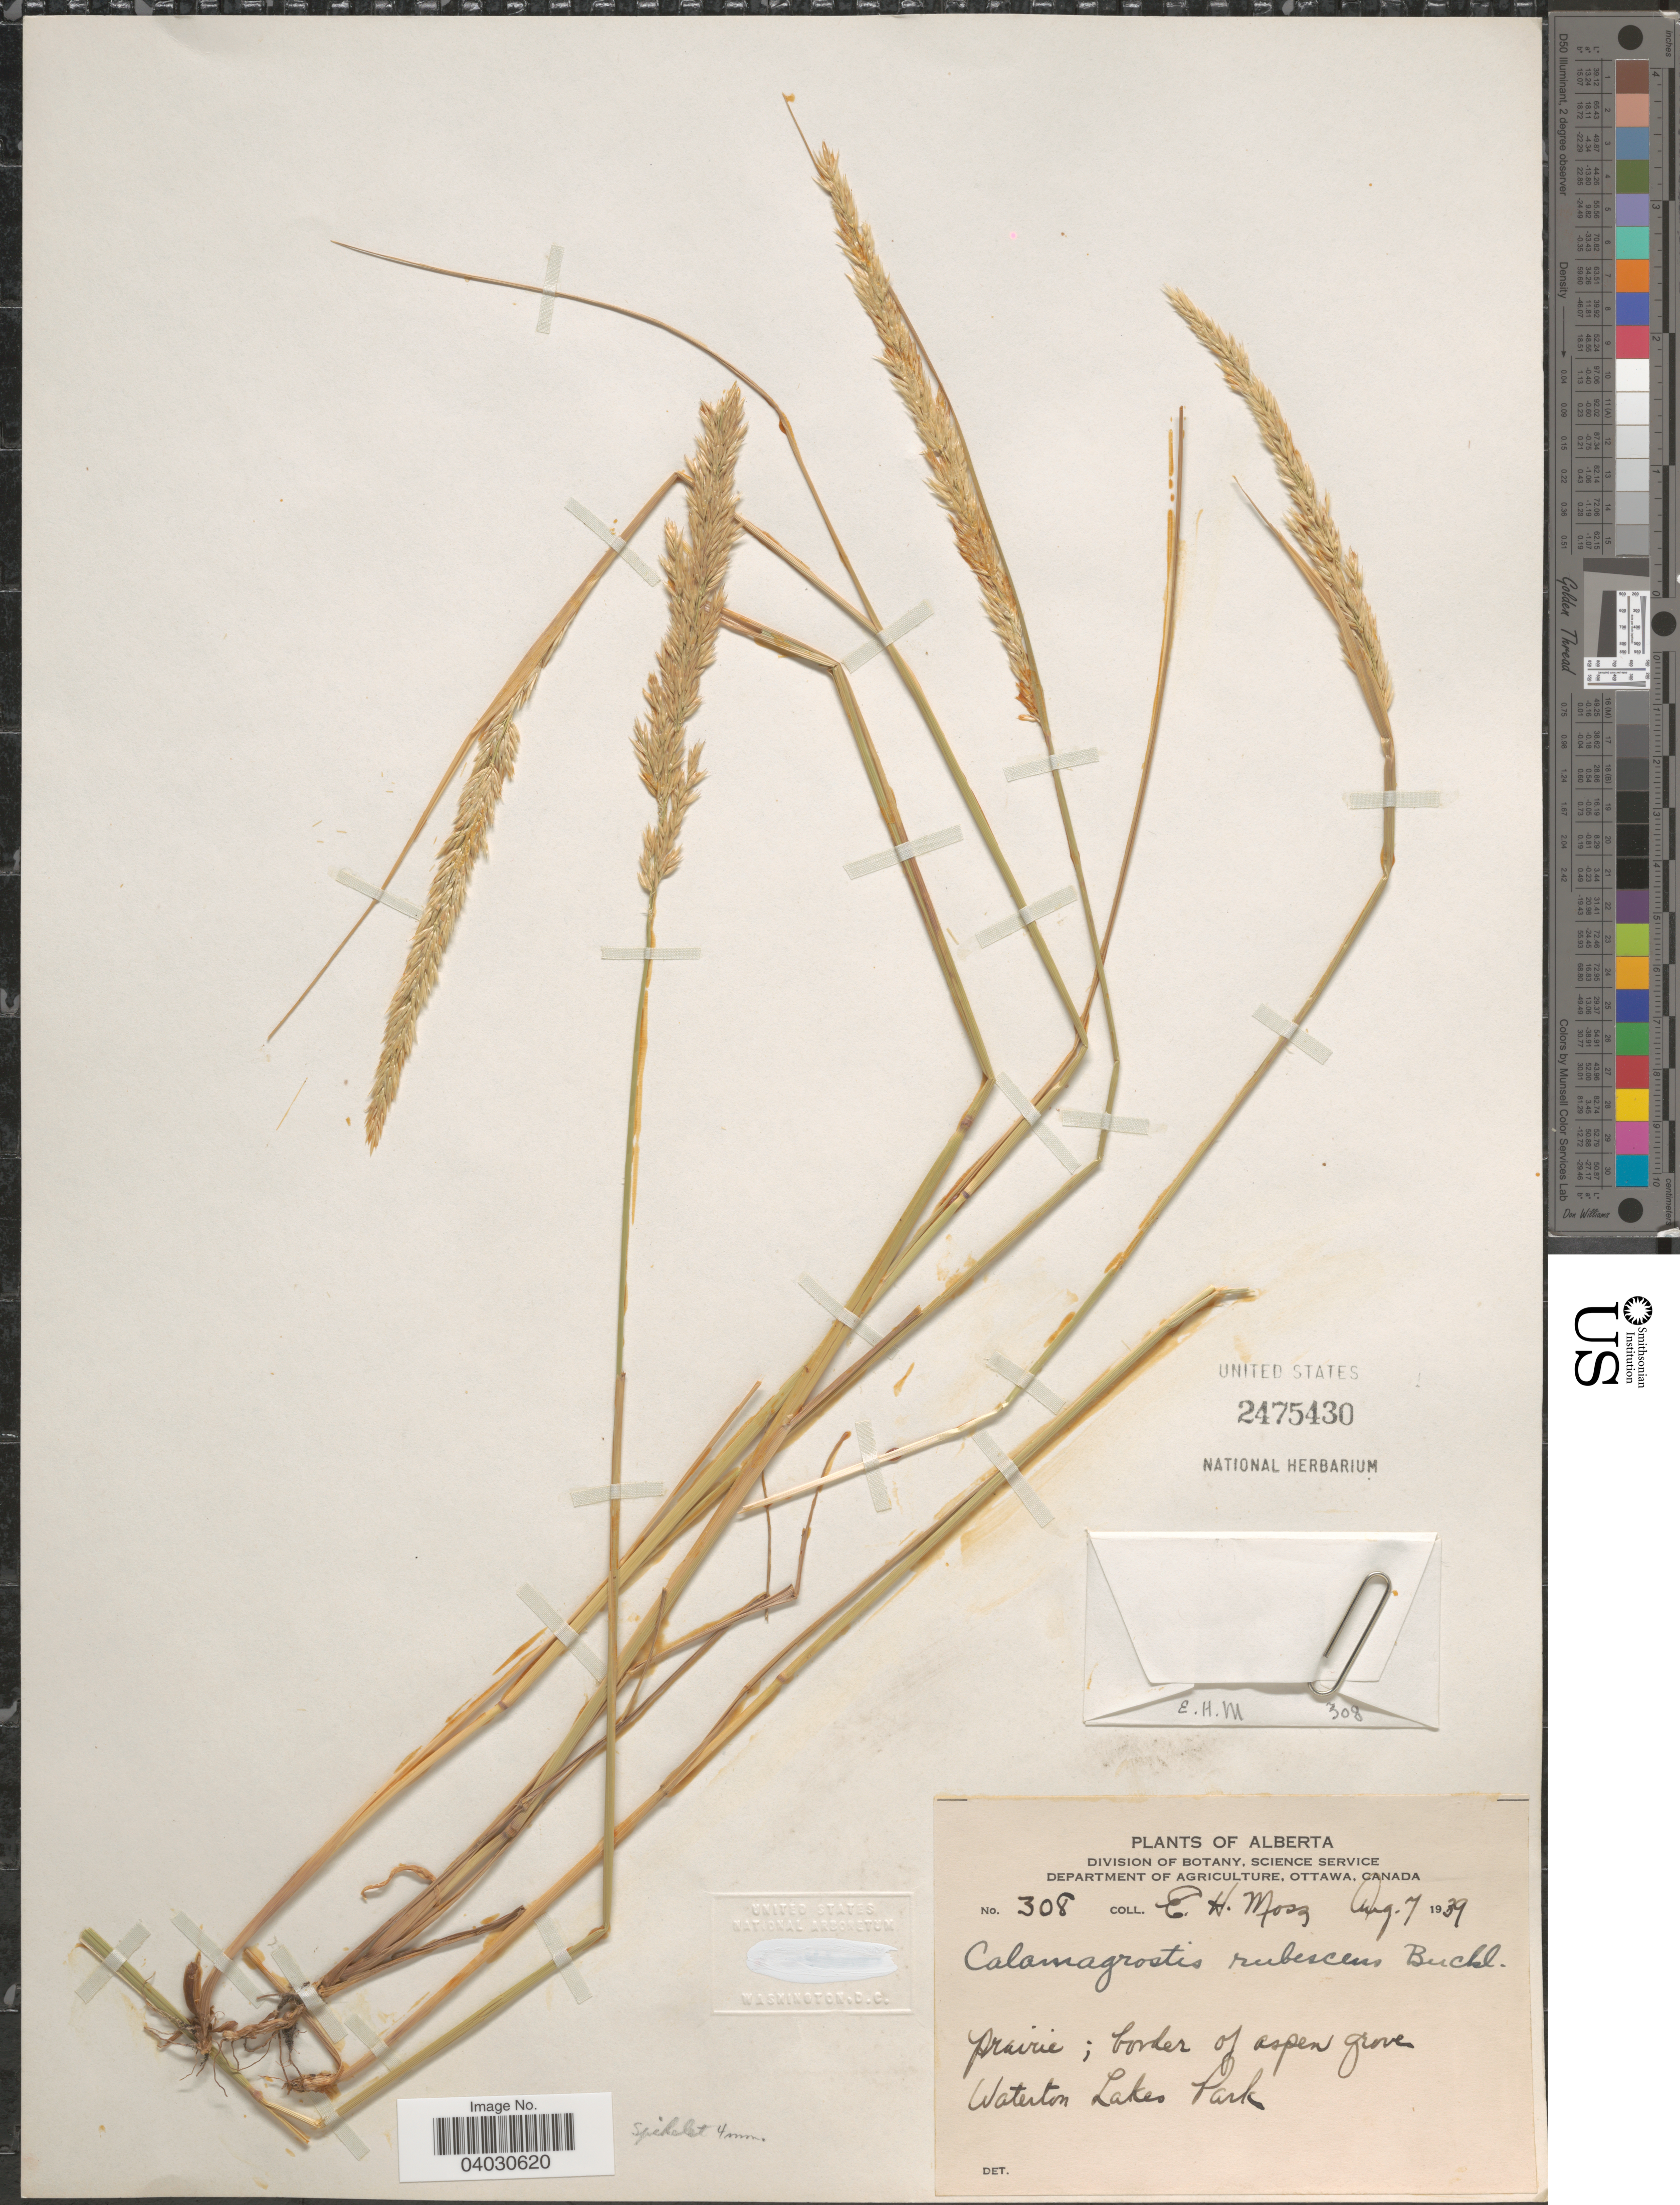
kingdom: Plantae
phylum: Tracheophyta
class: Liliopsida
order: Poales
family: Poaceae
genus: Calamagrostis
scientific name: Calamagrostis rubescens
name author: Buckley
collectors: E. Moss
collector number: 308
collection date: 1939-08-07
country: Canada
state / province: Alberta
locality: Border of aspen grove. Waterton Lakes Park.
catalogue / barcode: US 2475430